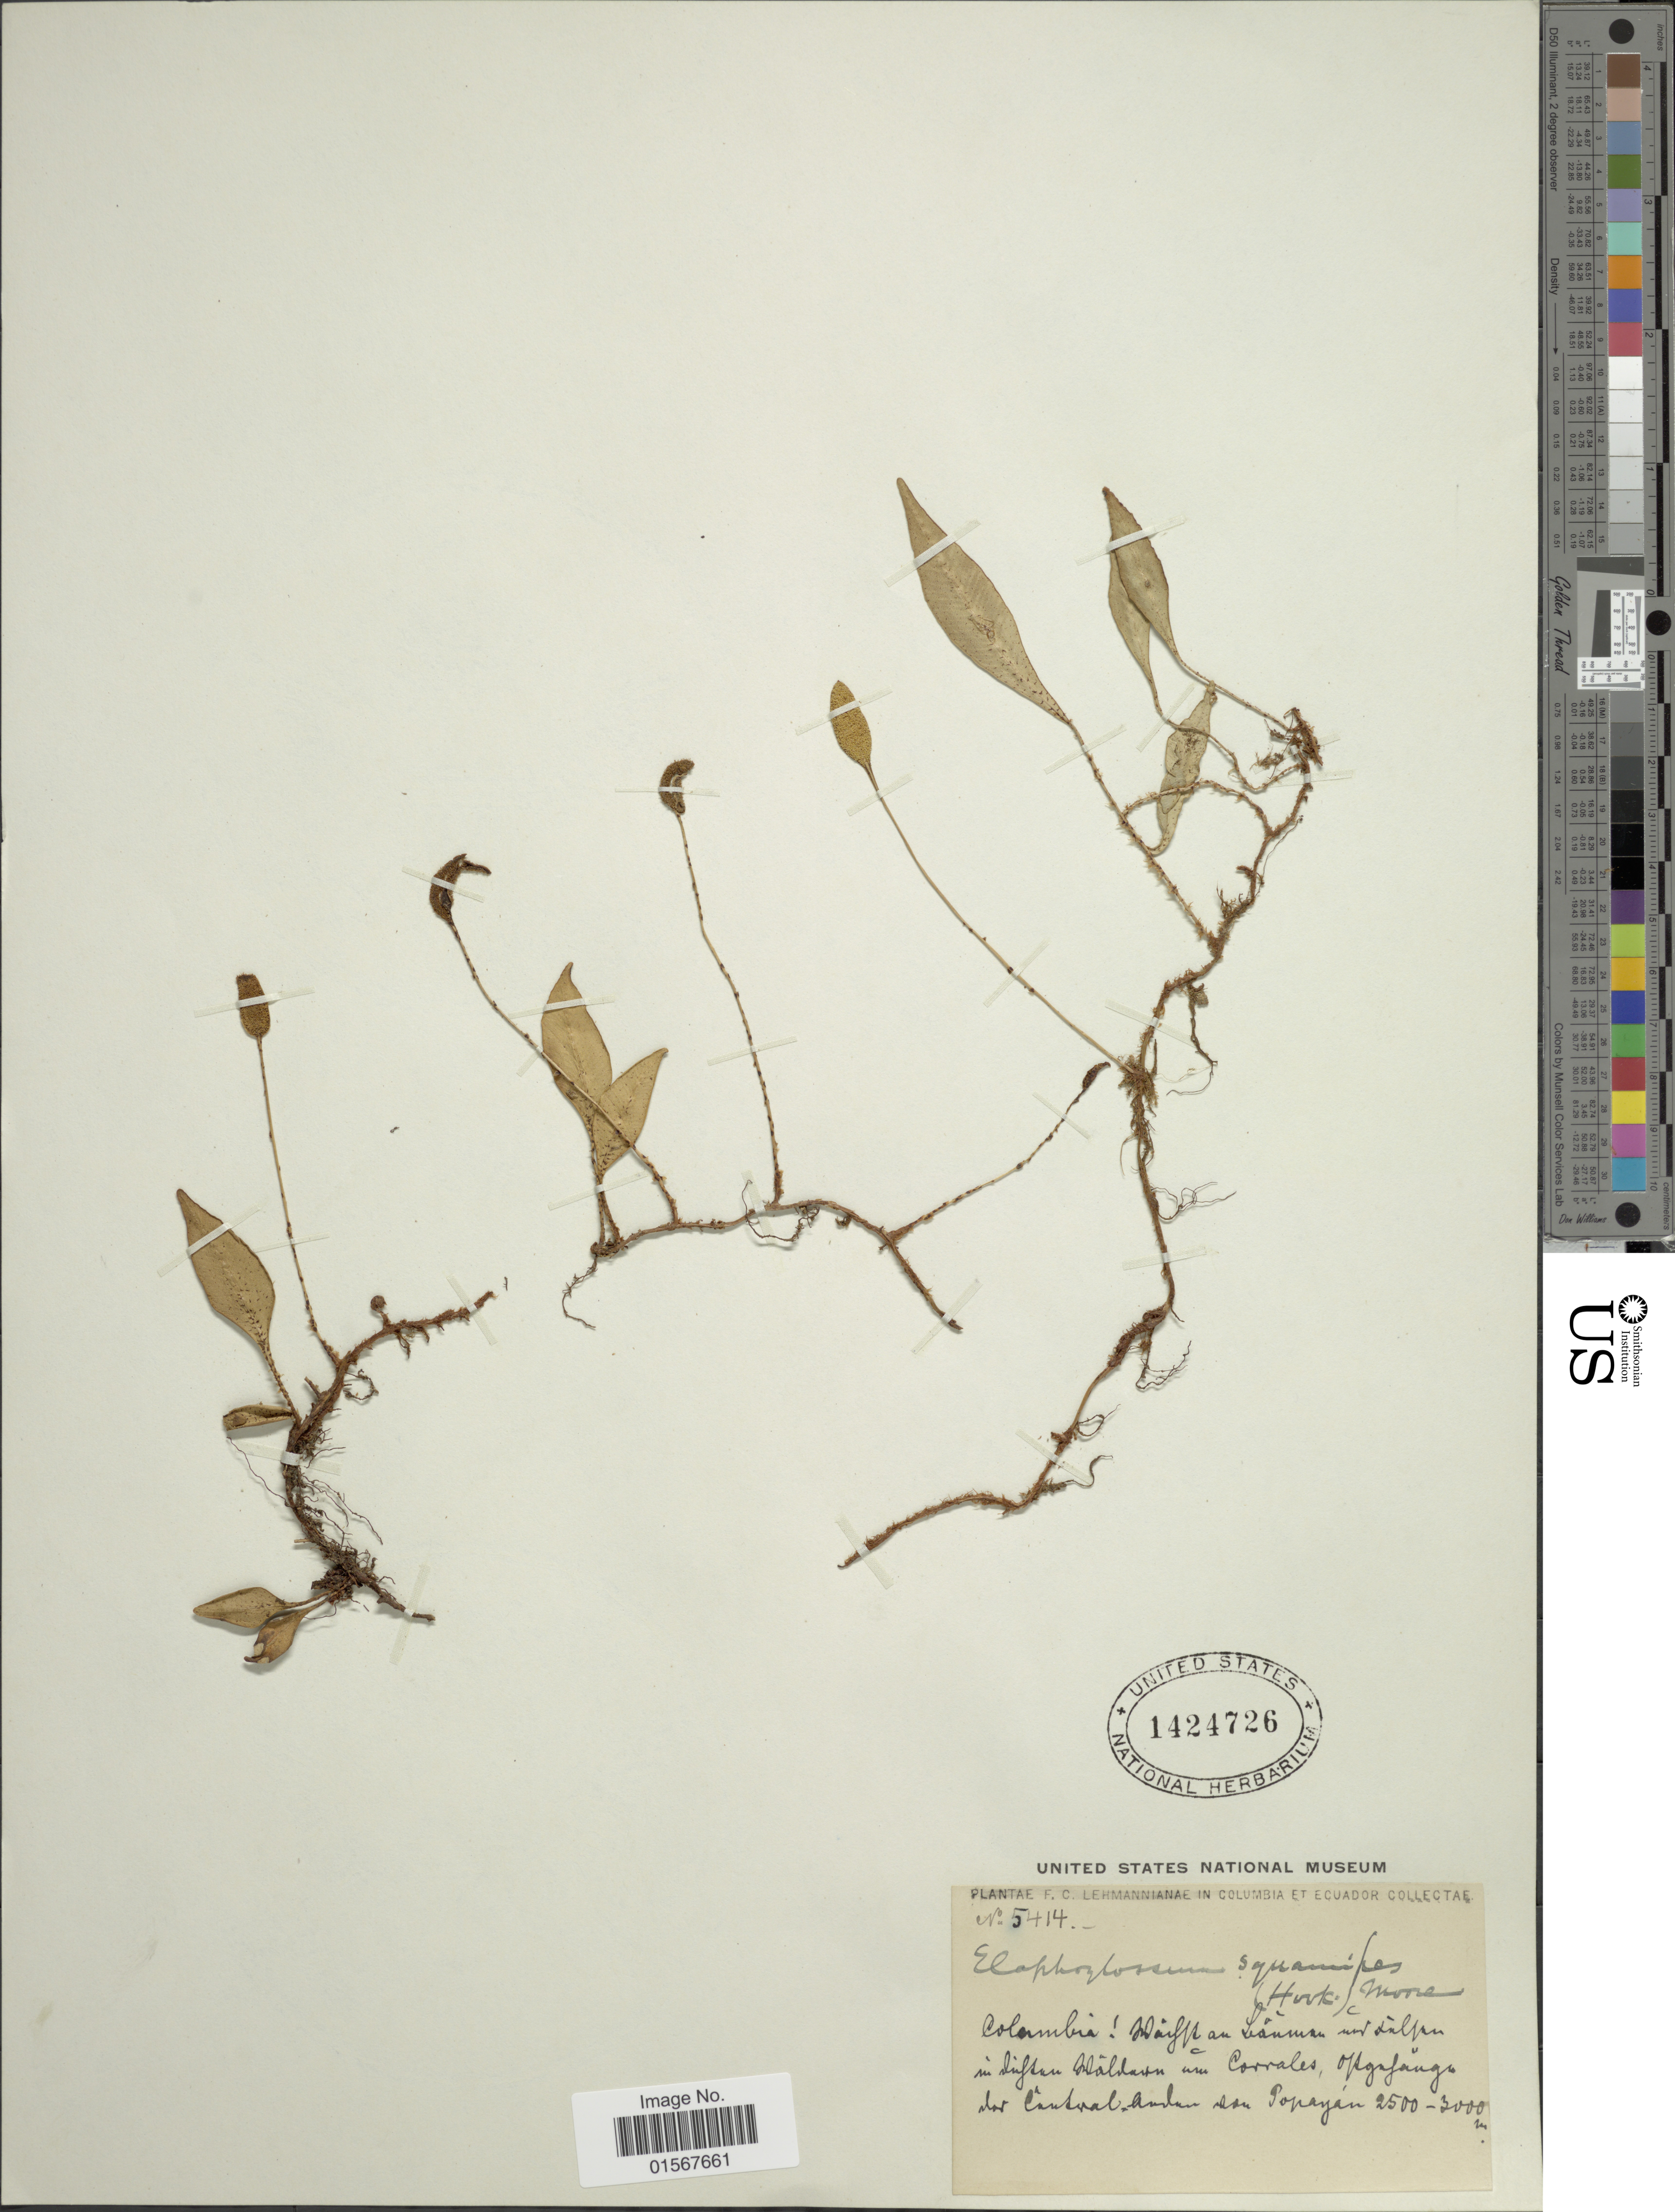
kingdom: Plantae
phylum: Tracheophyta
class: Polypodiopsida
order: Polypodiales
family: Dryopteridaceae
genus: Elaphoglossum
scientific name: Elaphoglossum squamipes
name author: (Hook.) T. Moore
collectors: F. C. Lehmann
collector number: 5414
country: Colombia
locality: Colombia: [illegible text]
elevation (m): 2500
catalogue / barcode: US 1424726